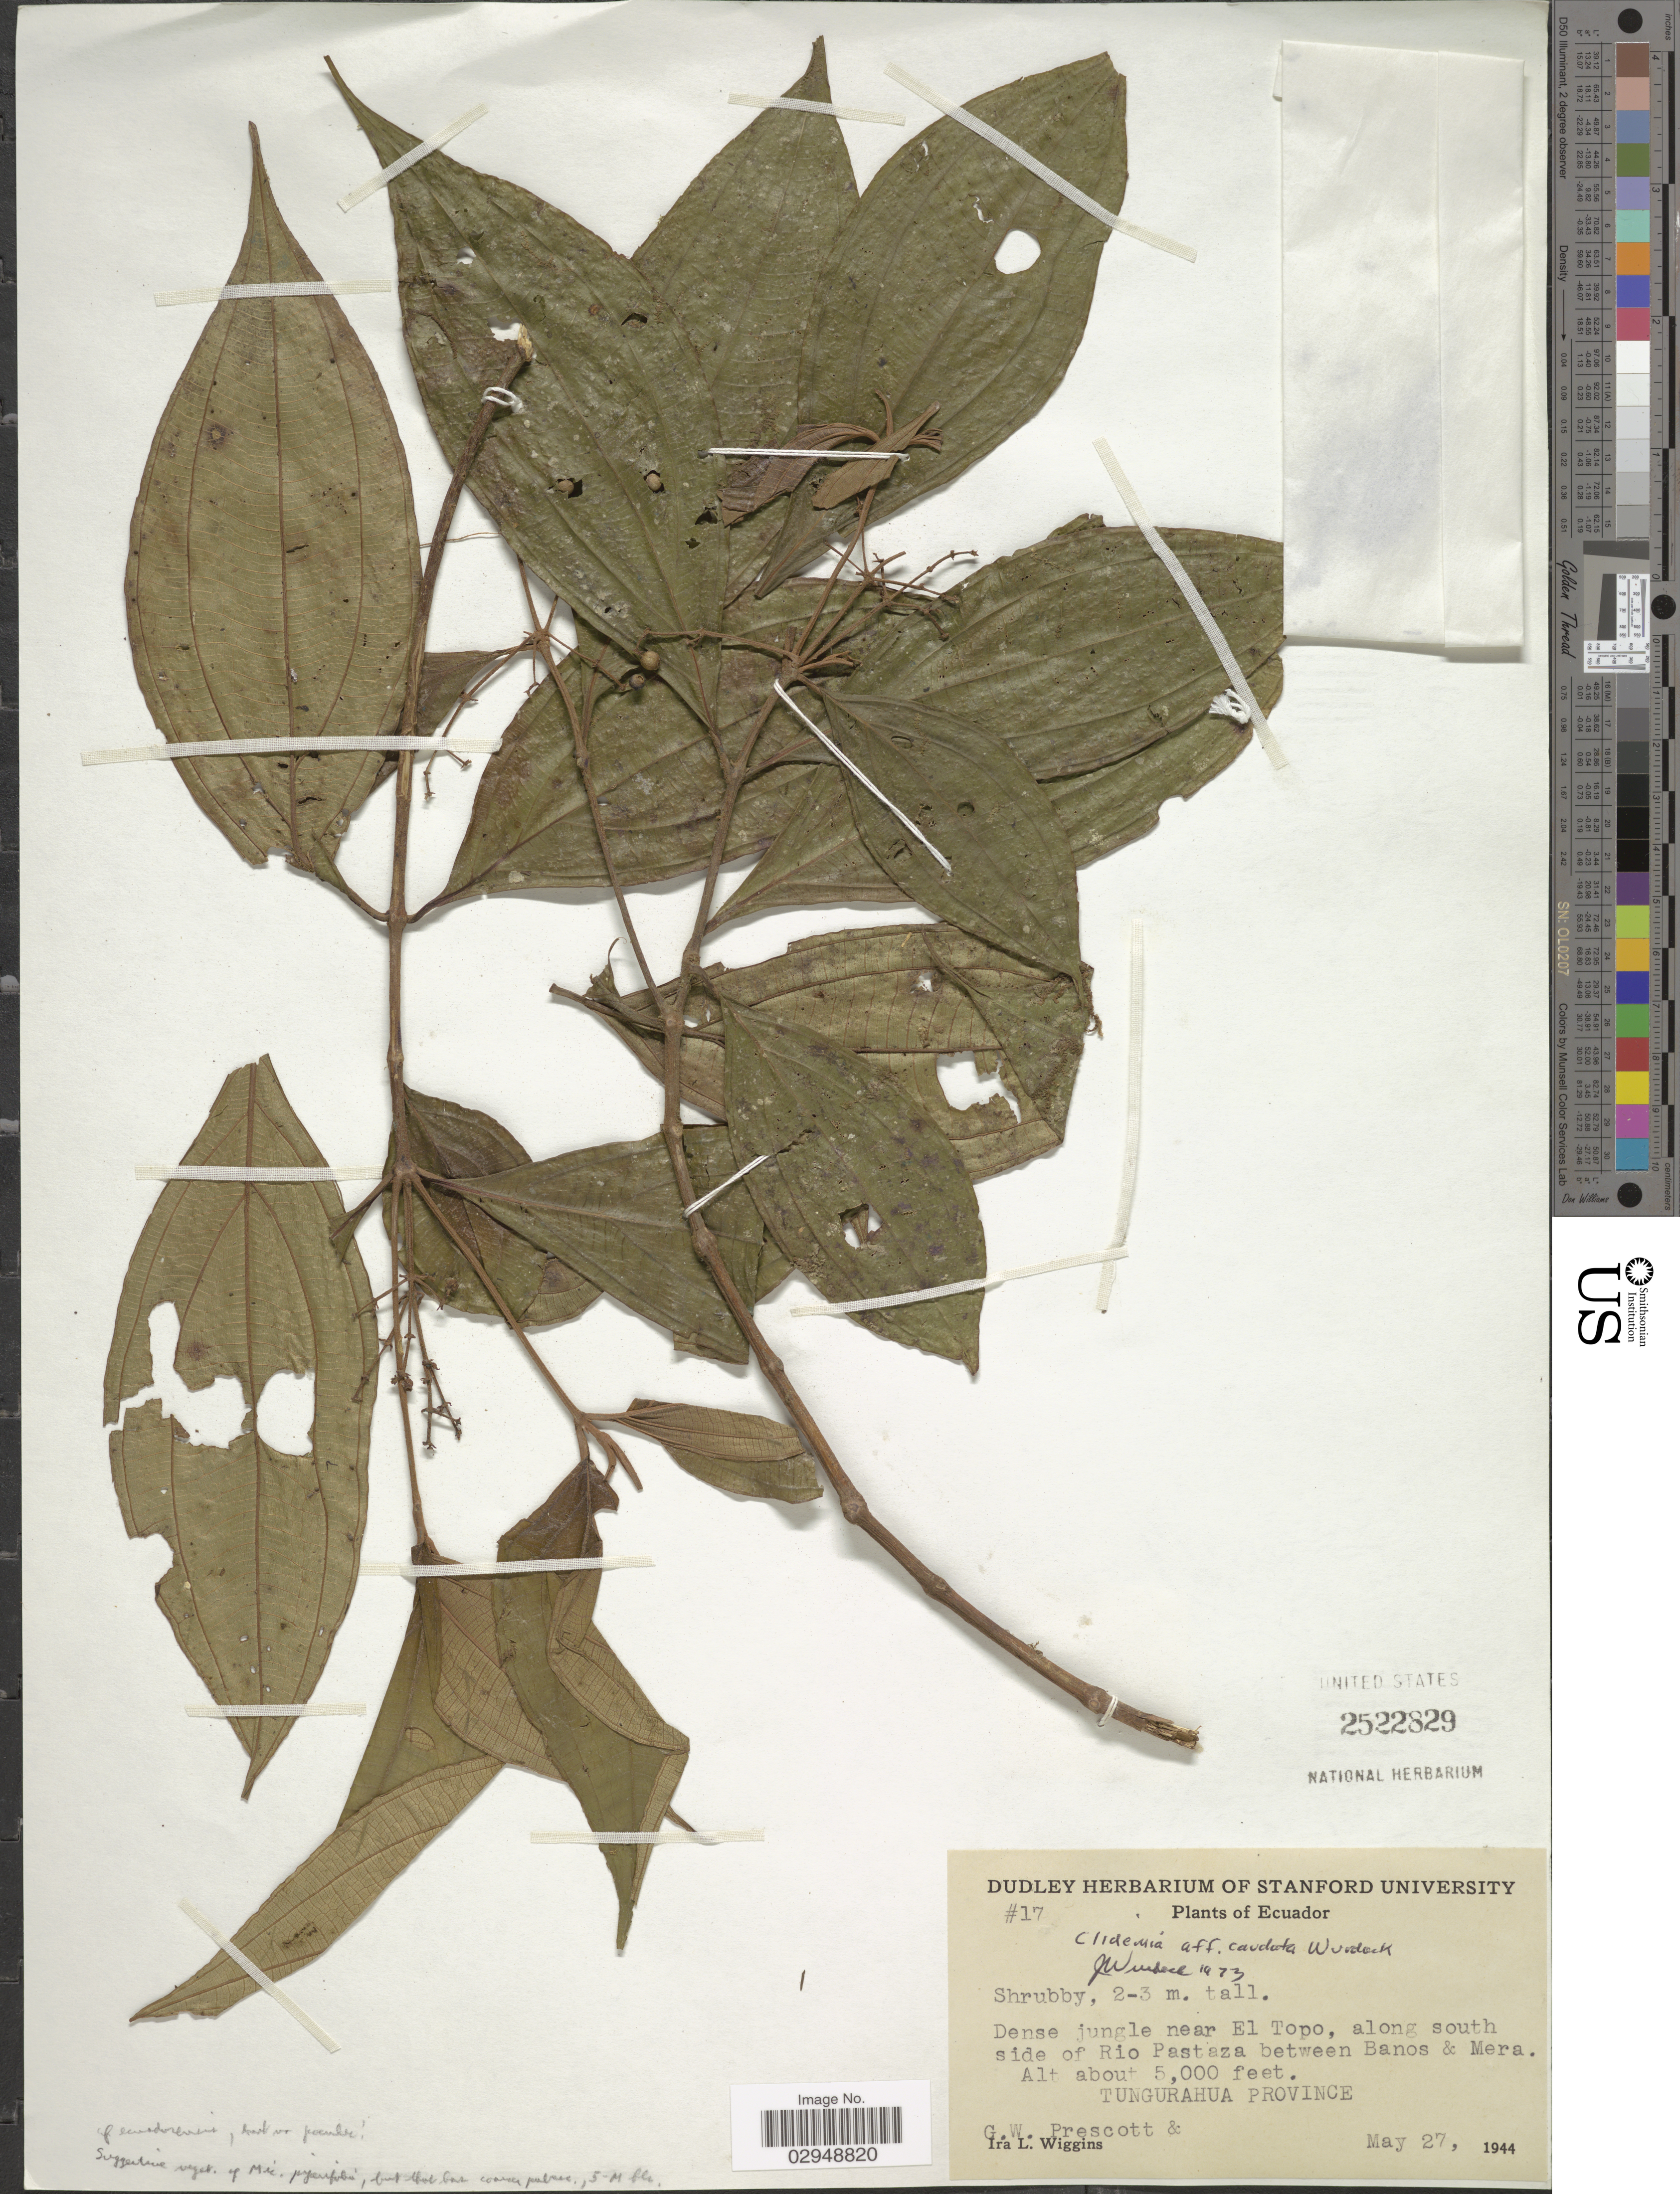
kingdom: Plantae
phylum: Tracheophyta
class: Magnoliopsida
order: Myrtales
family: Melastomataceae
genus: Clidemia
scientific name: Clidemia caudata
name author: Wurdack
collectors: G. Prescott & I. L. Wiggins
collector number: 17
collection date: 1944-05-27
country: Ecuador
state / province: Tungurahua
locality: Dense jungle near El Topo, along south side of Rio Pastaza between Banos & Mera. Tungurahua Province.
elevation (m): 1524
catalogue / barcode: US 2522829